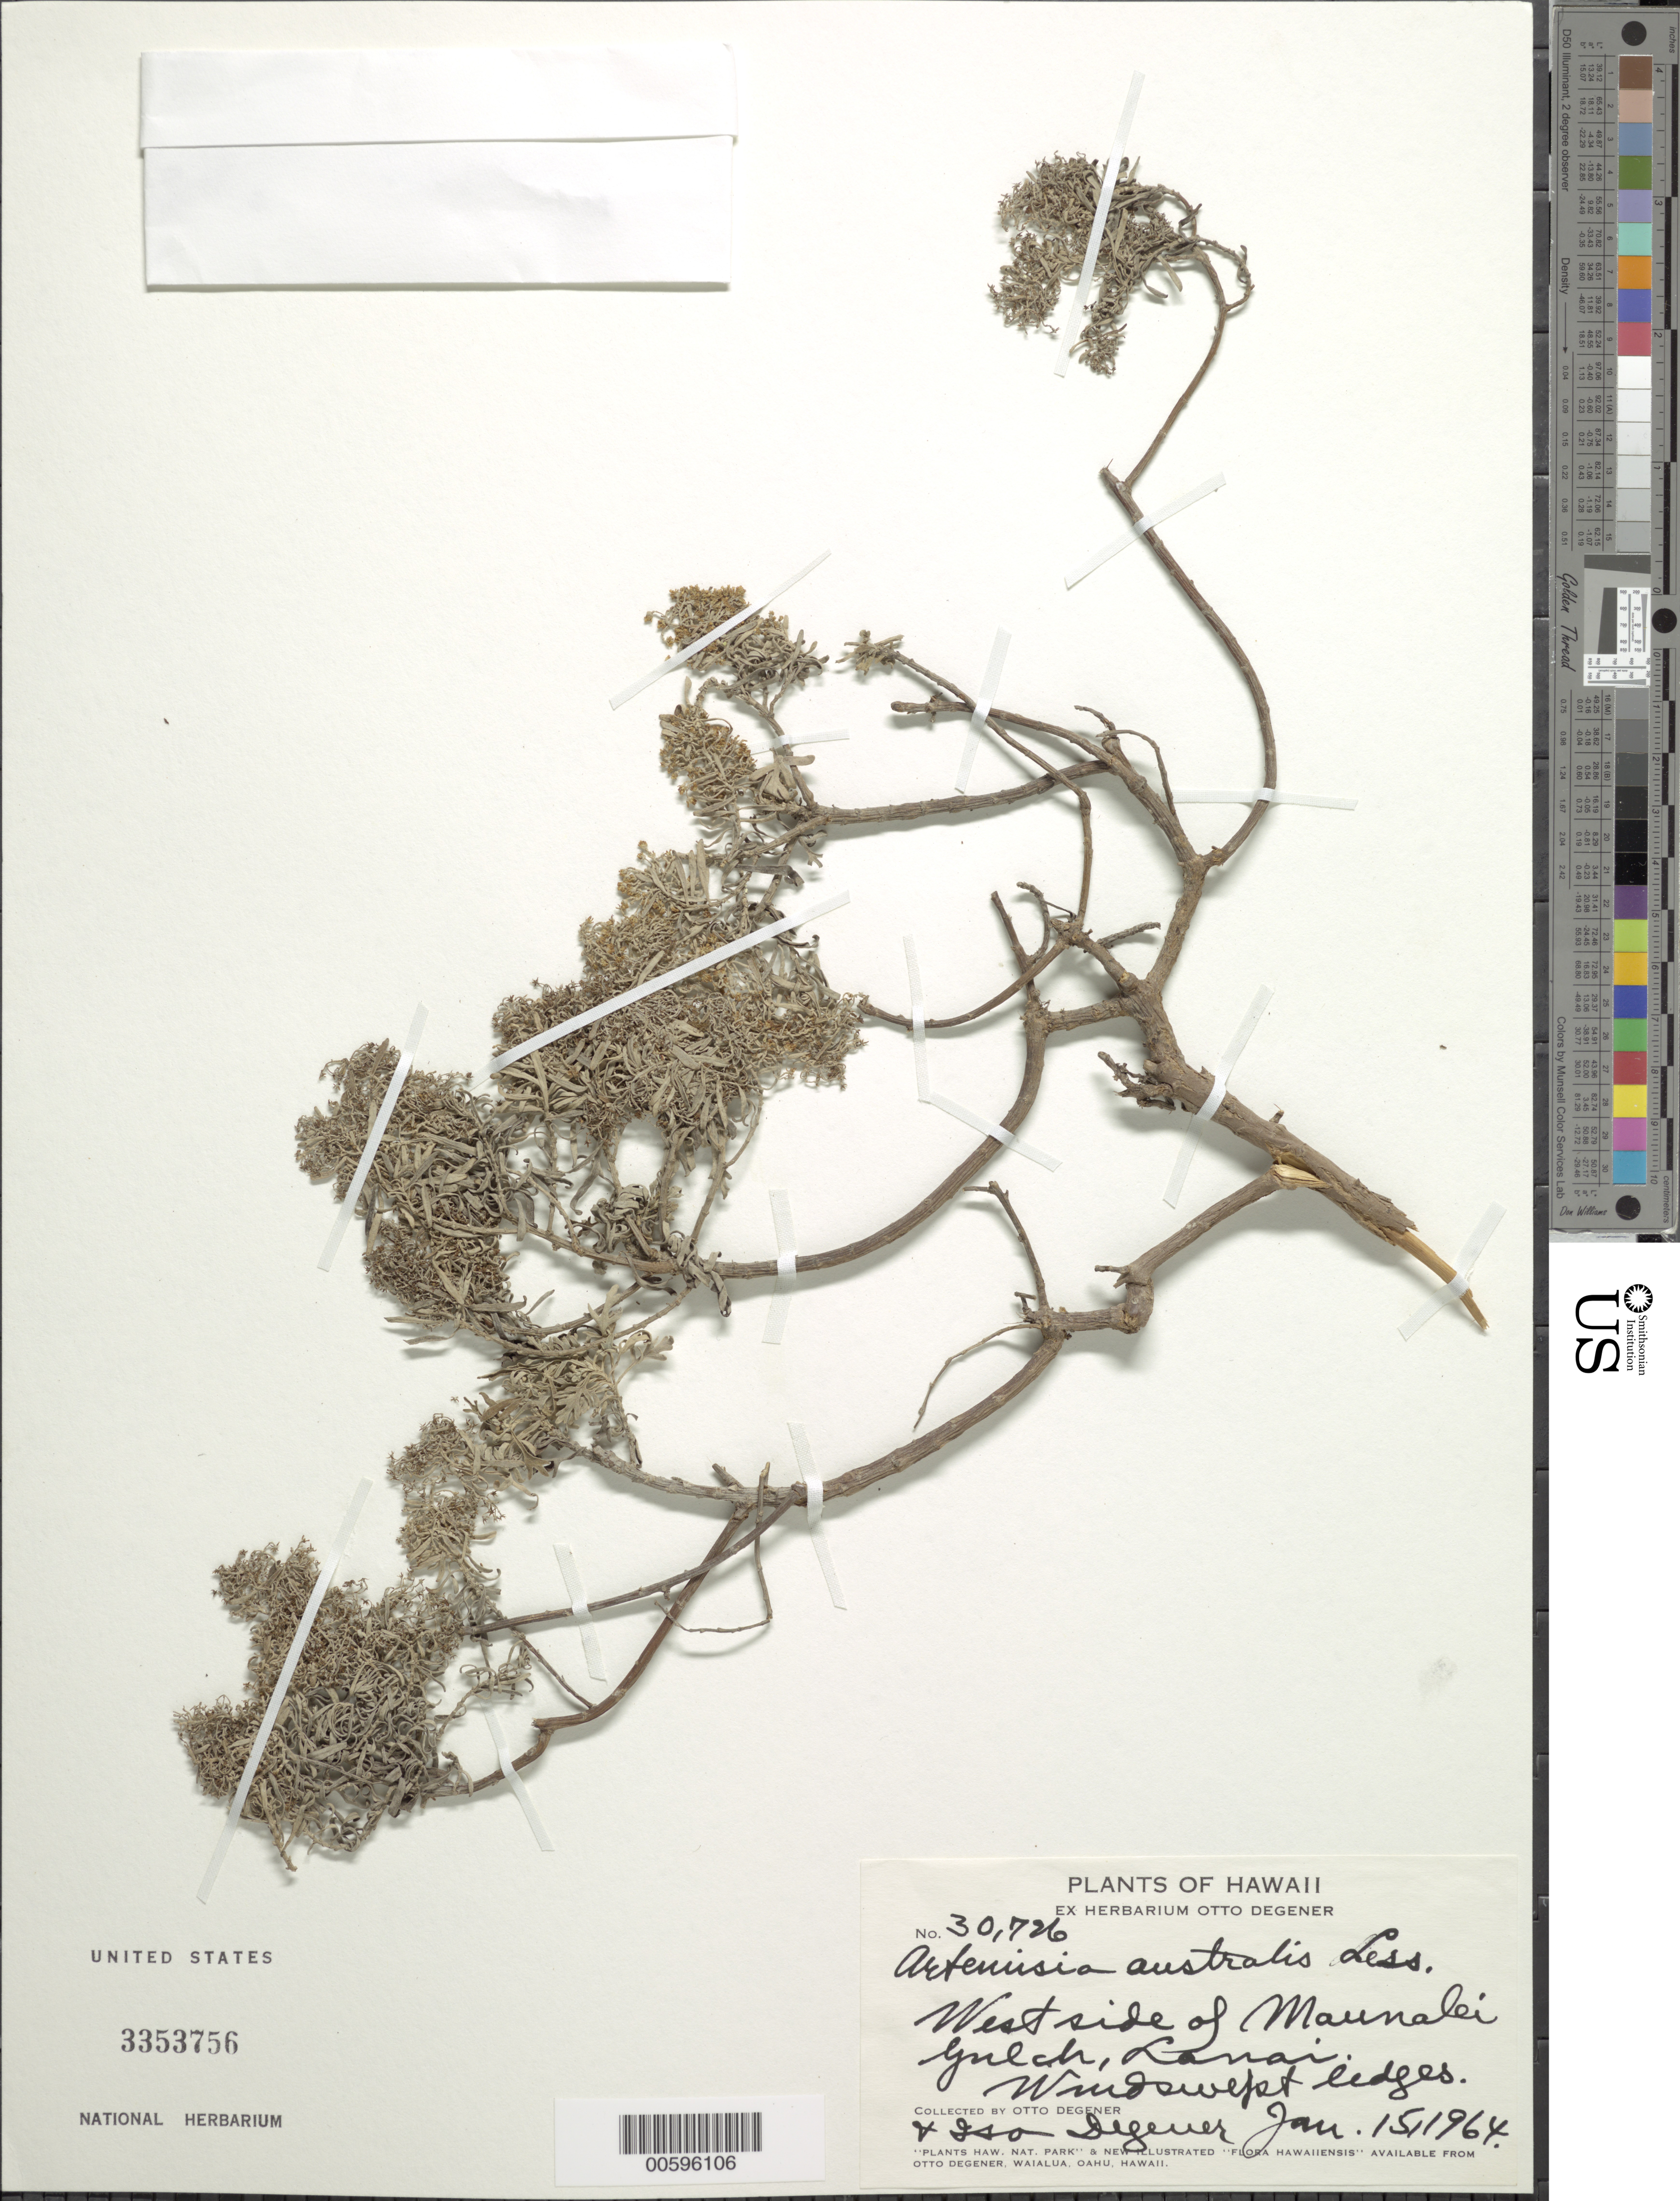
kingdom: Plantae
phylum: Tracheophyta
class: Magnoliopsida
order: Asterales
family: Asteraceae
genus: Artemisia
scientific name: Artemisia australis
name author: Less.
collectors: O. Degener & I. Degener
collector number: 30726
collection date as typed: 15 Jan 1964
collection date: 1964-01-15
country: United States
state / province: Hawaii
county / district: Maui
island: Lana'i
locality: W side of Maunalei Gulch.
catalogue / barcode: US 3353756